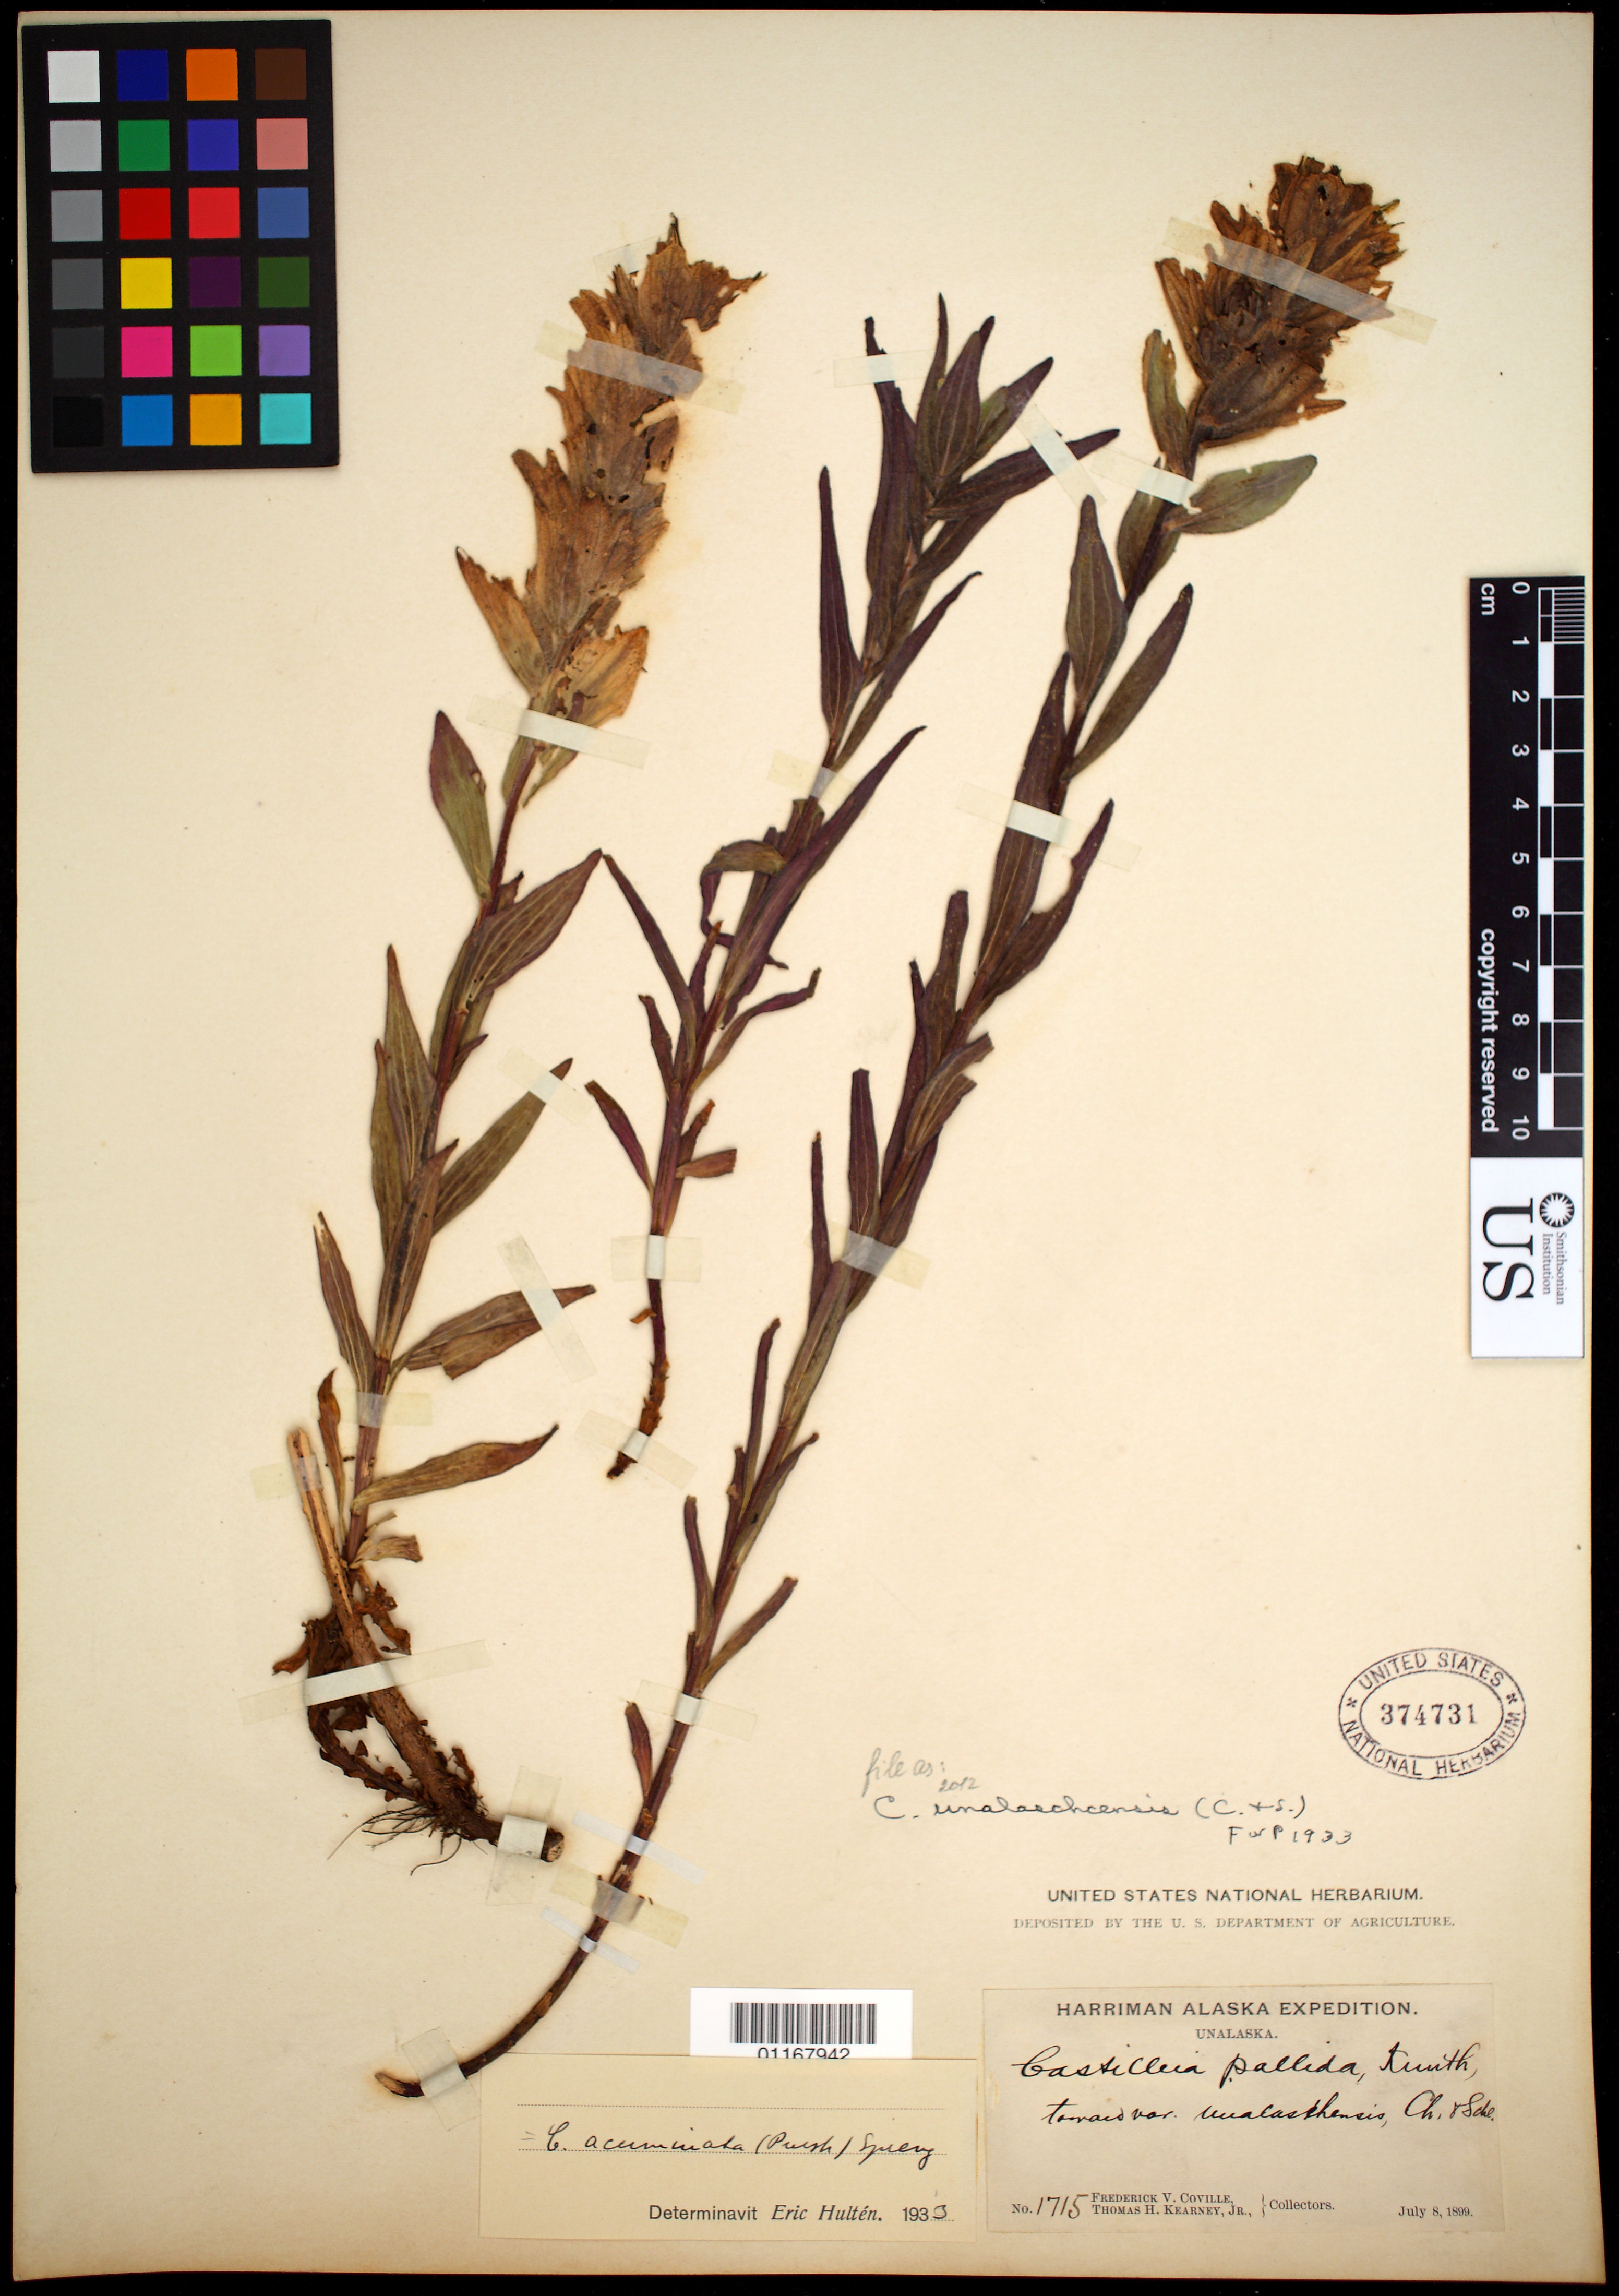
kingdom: Plantae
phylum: Tracheophyta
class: Magnoliopsida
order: Lamiales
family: Orobanchaceae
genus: Castilleja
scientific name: Castilleja unalaschcensis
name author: (Cham. & Schltdl.) Malte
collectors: F. V. Coville & T. H. Kearney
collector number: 1715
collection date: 1899-07-08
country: United States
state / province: Alaska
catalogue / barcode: US 374731